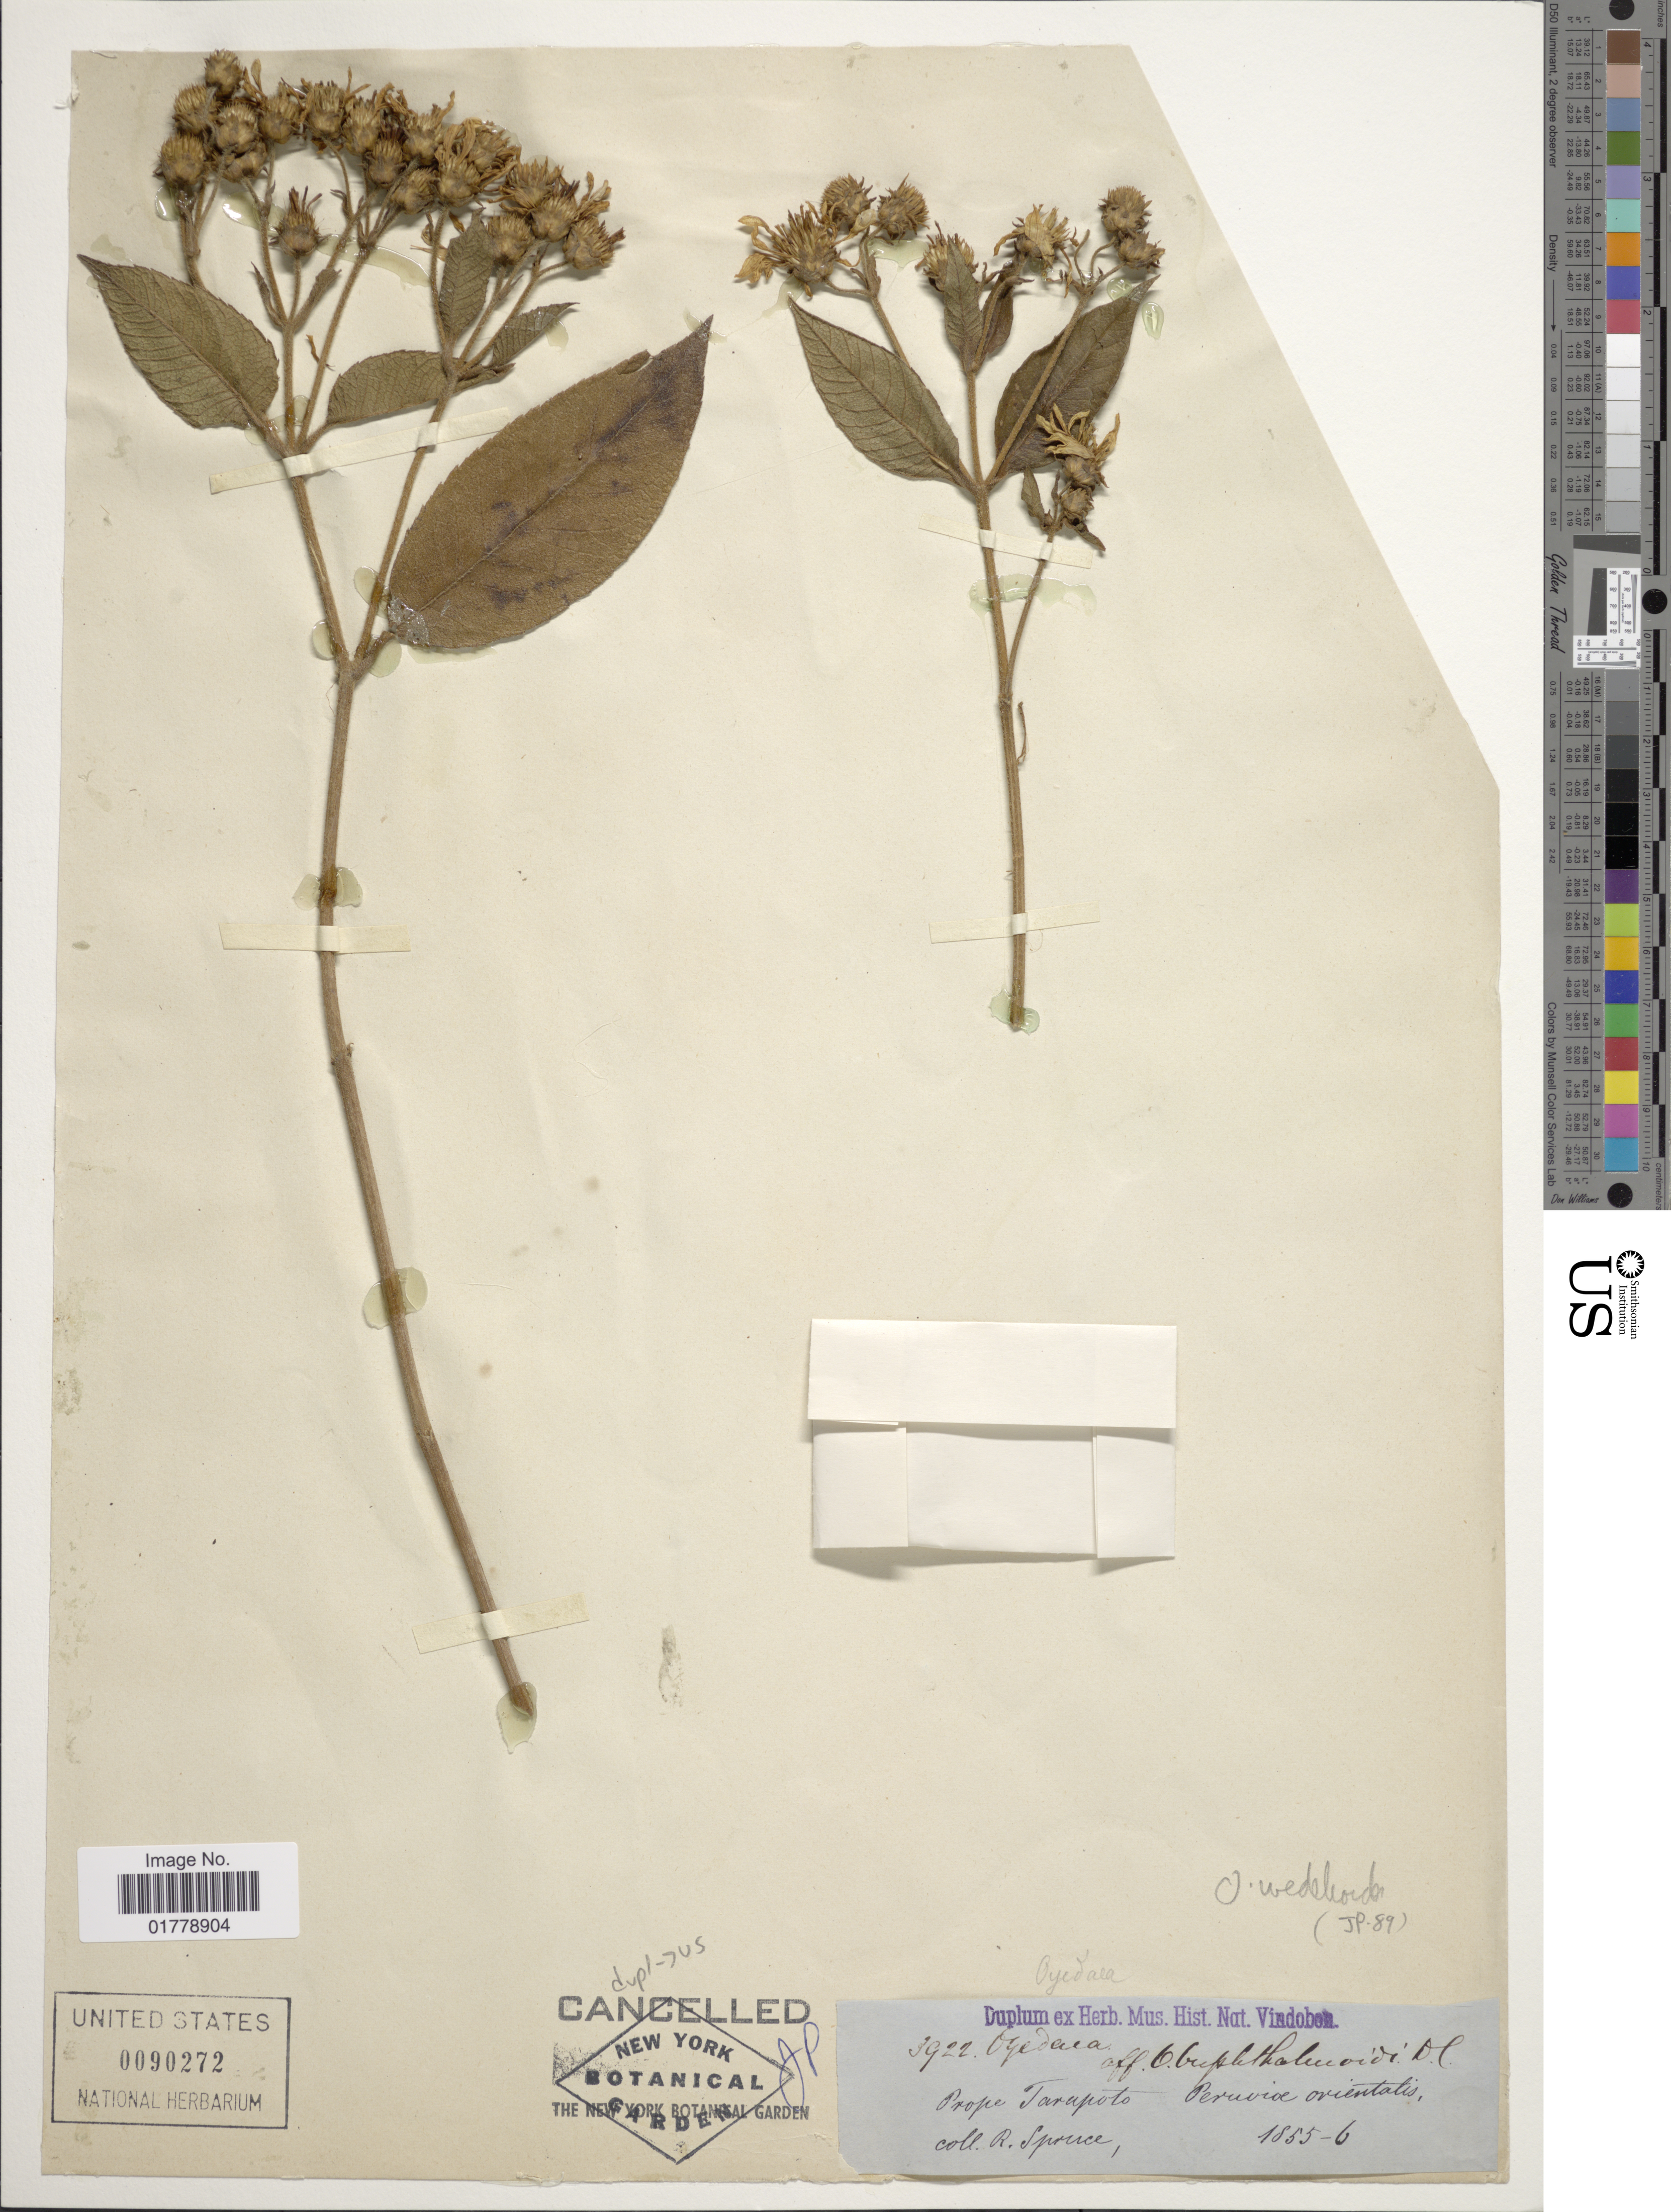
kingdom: Plantae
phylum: Tracheophyta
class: Magnoliopsida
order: Asterales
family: Asteraceae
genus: Oyedaea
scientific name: Oyedaea wedelioides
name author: (Klatt) S.F. Blake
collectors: R. Spruce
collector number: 3922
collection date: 1855/1856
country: Peru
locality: Prope Tarapoto. Peruviæ orientalis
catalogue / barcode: US 90272